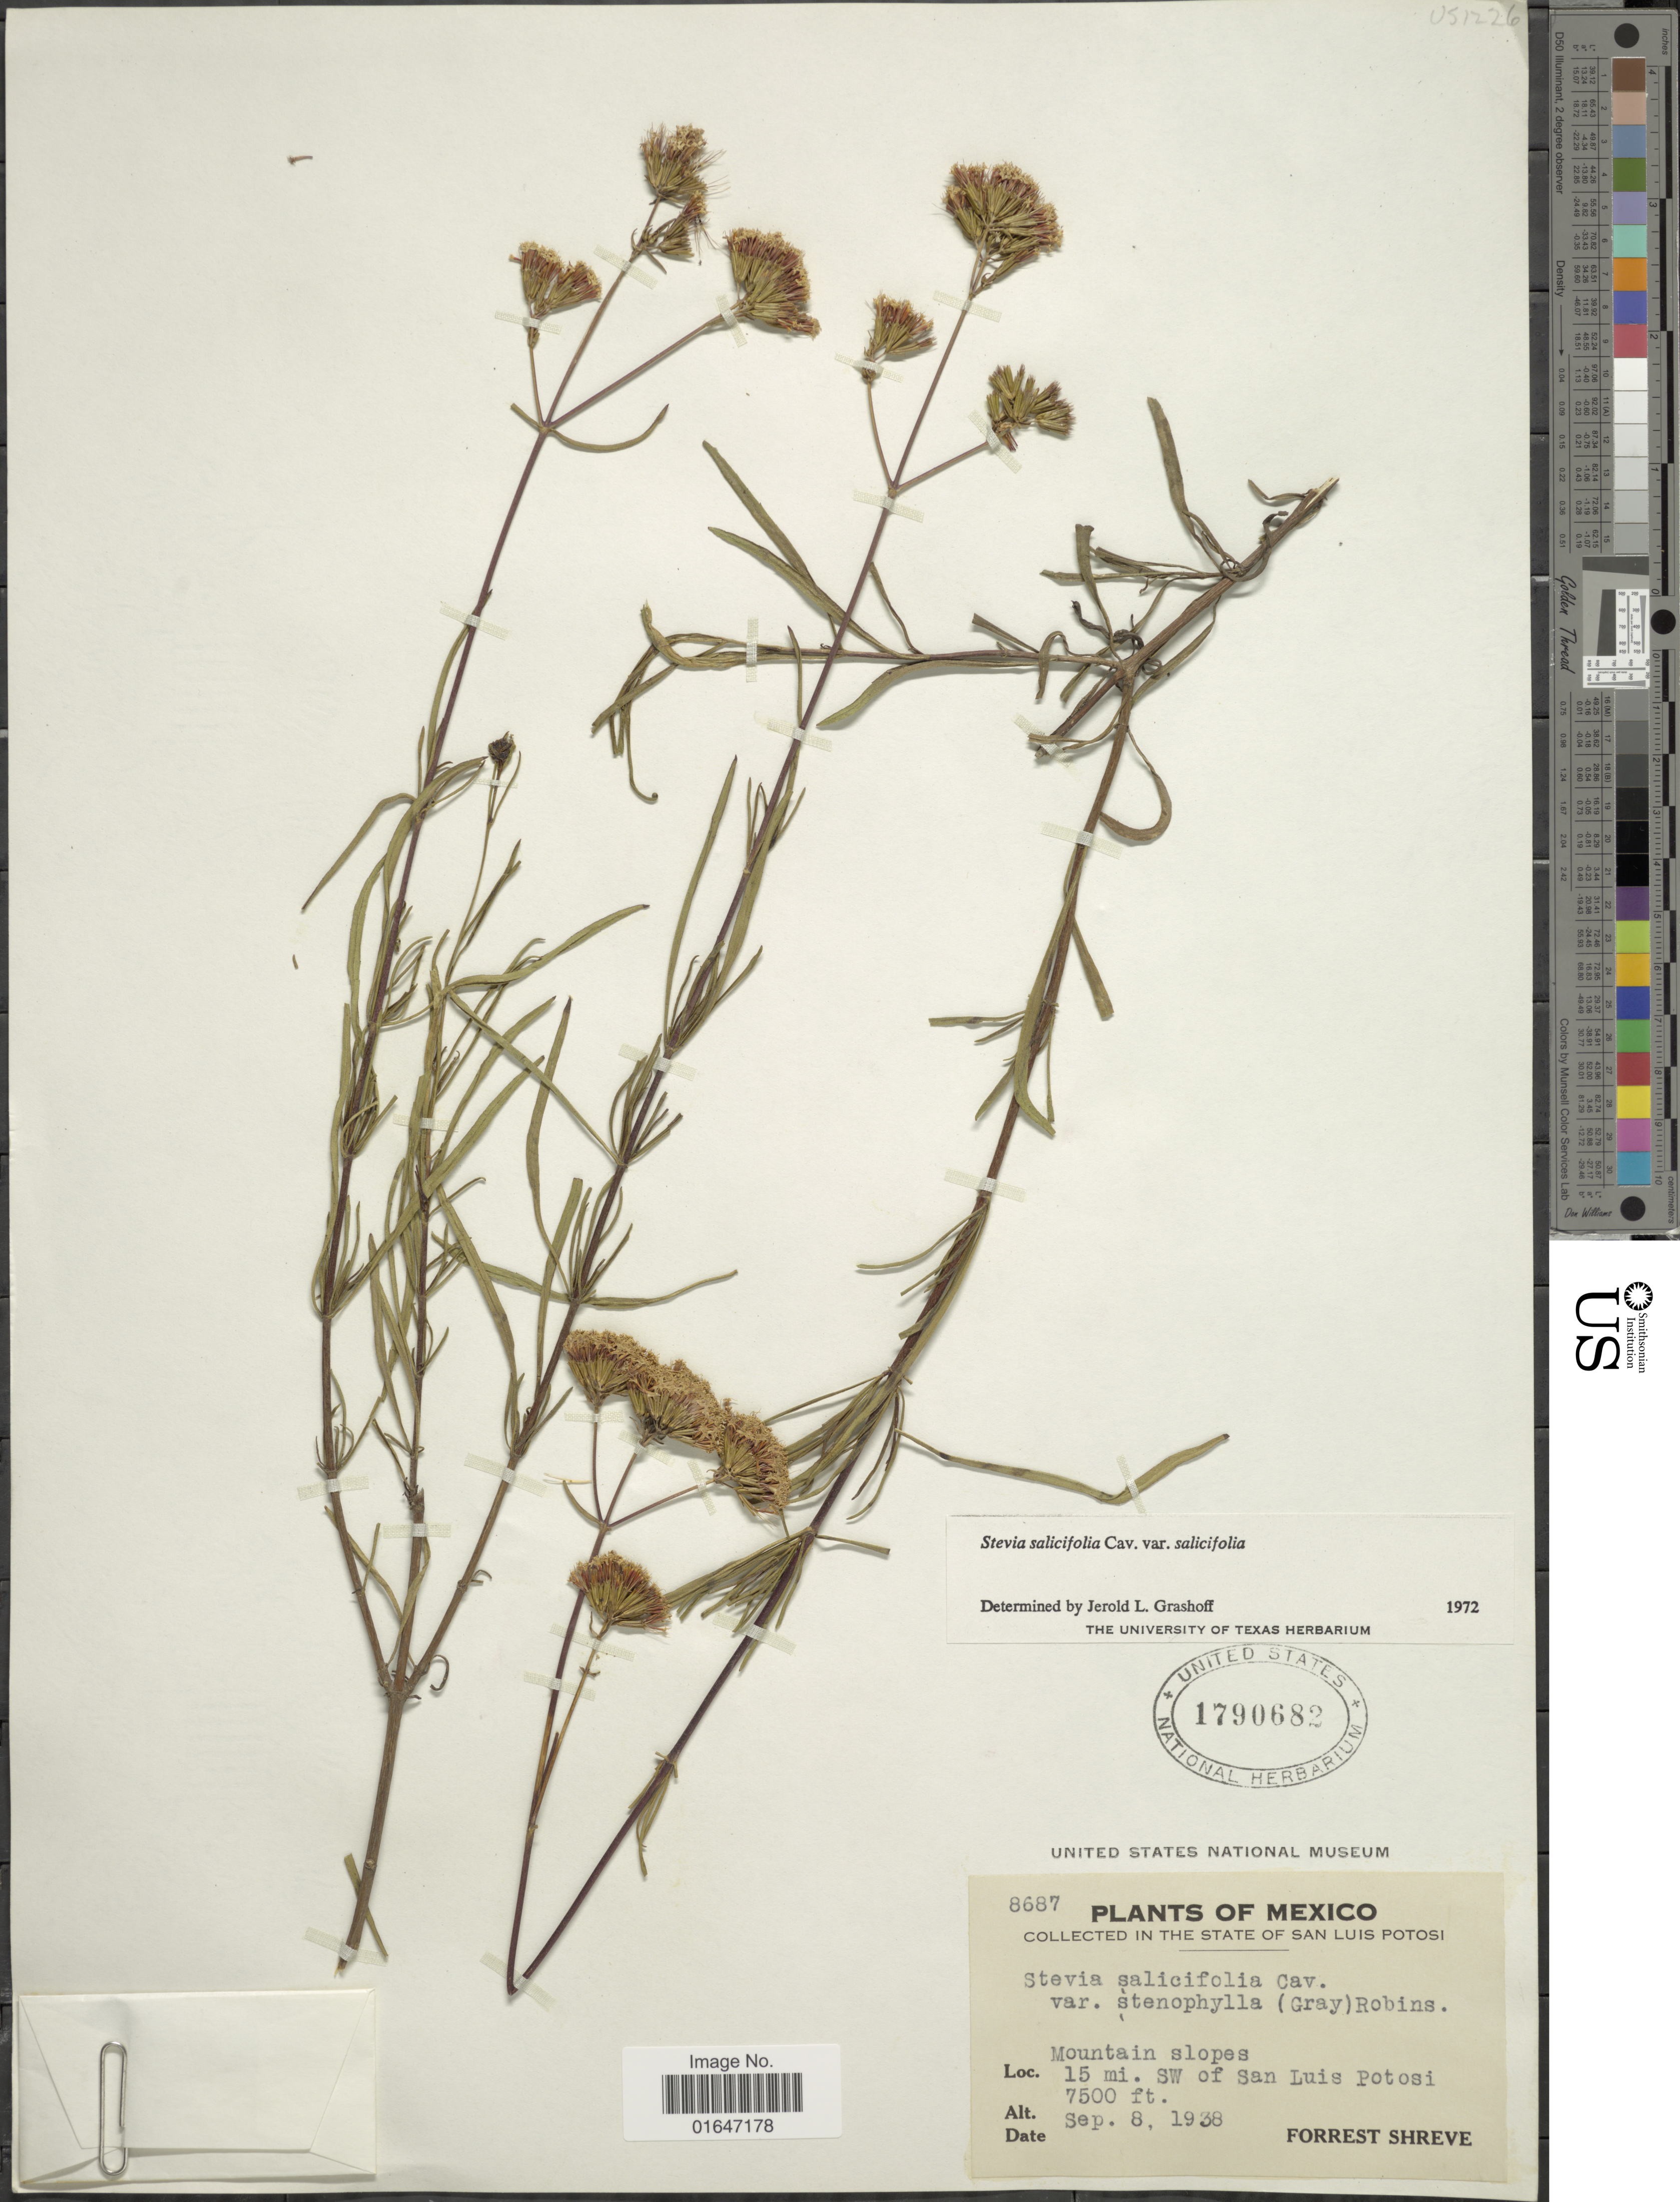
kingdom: Plantae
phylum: Tracheophyta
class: Magnoliopsida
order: Asterales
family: Asteraceae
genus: Stevia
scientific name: Stevia salicifolia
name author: Cav.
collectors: F. Shreve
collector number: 8687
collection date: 1938-09-08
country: Mexico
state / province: San Luis Potosí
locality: Mountain slopes 15 mi SW of San Luis Potosi.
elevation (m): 2286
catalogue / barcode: US 1790682